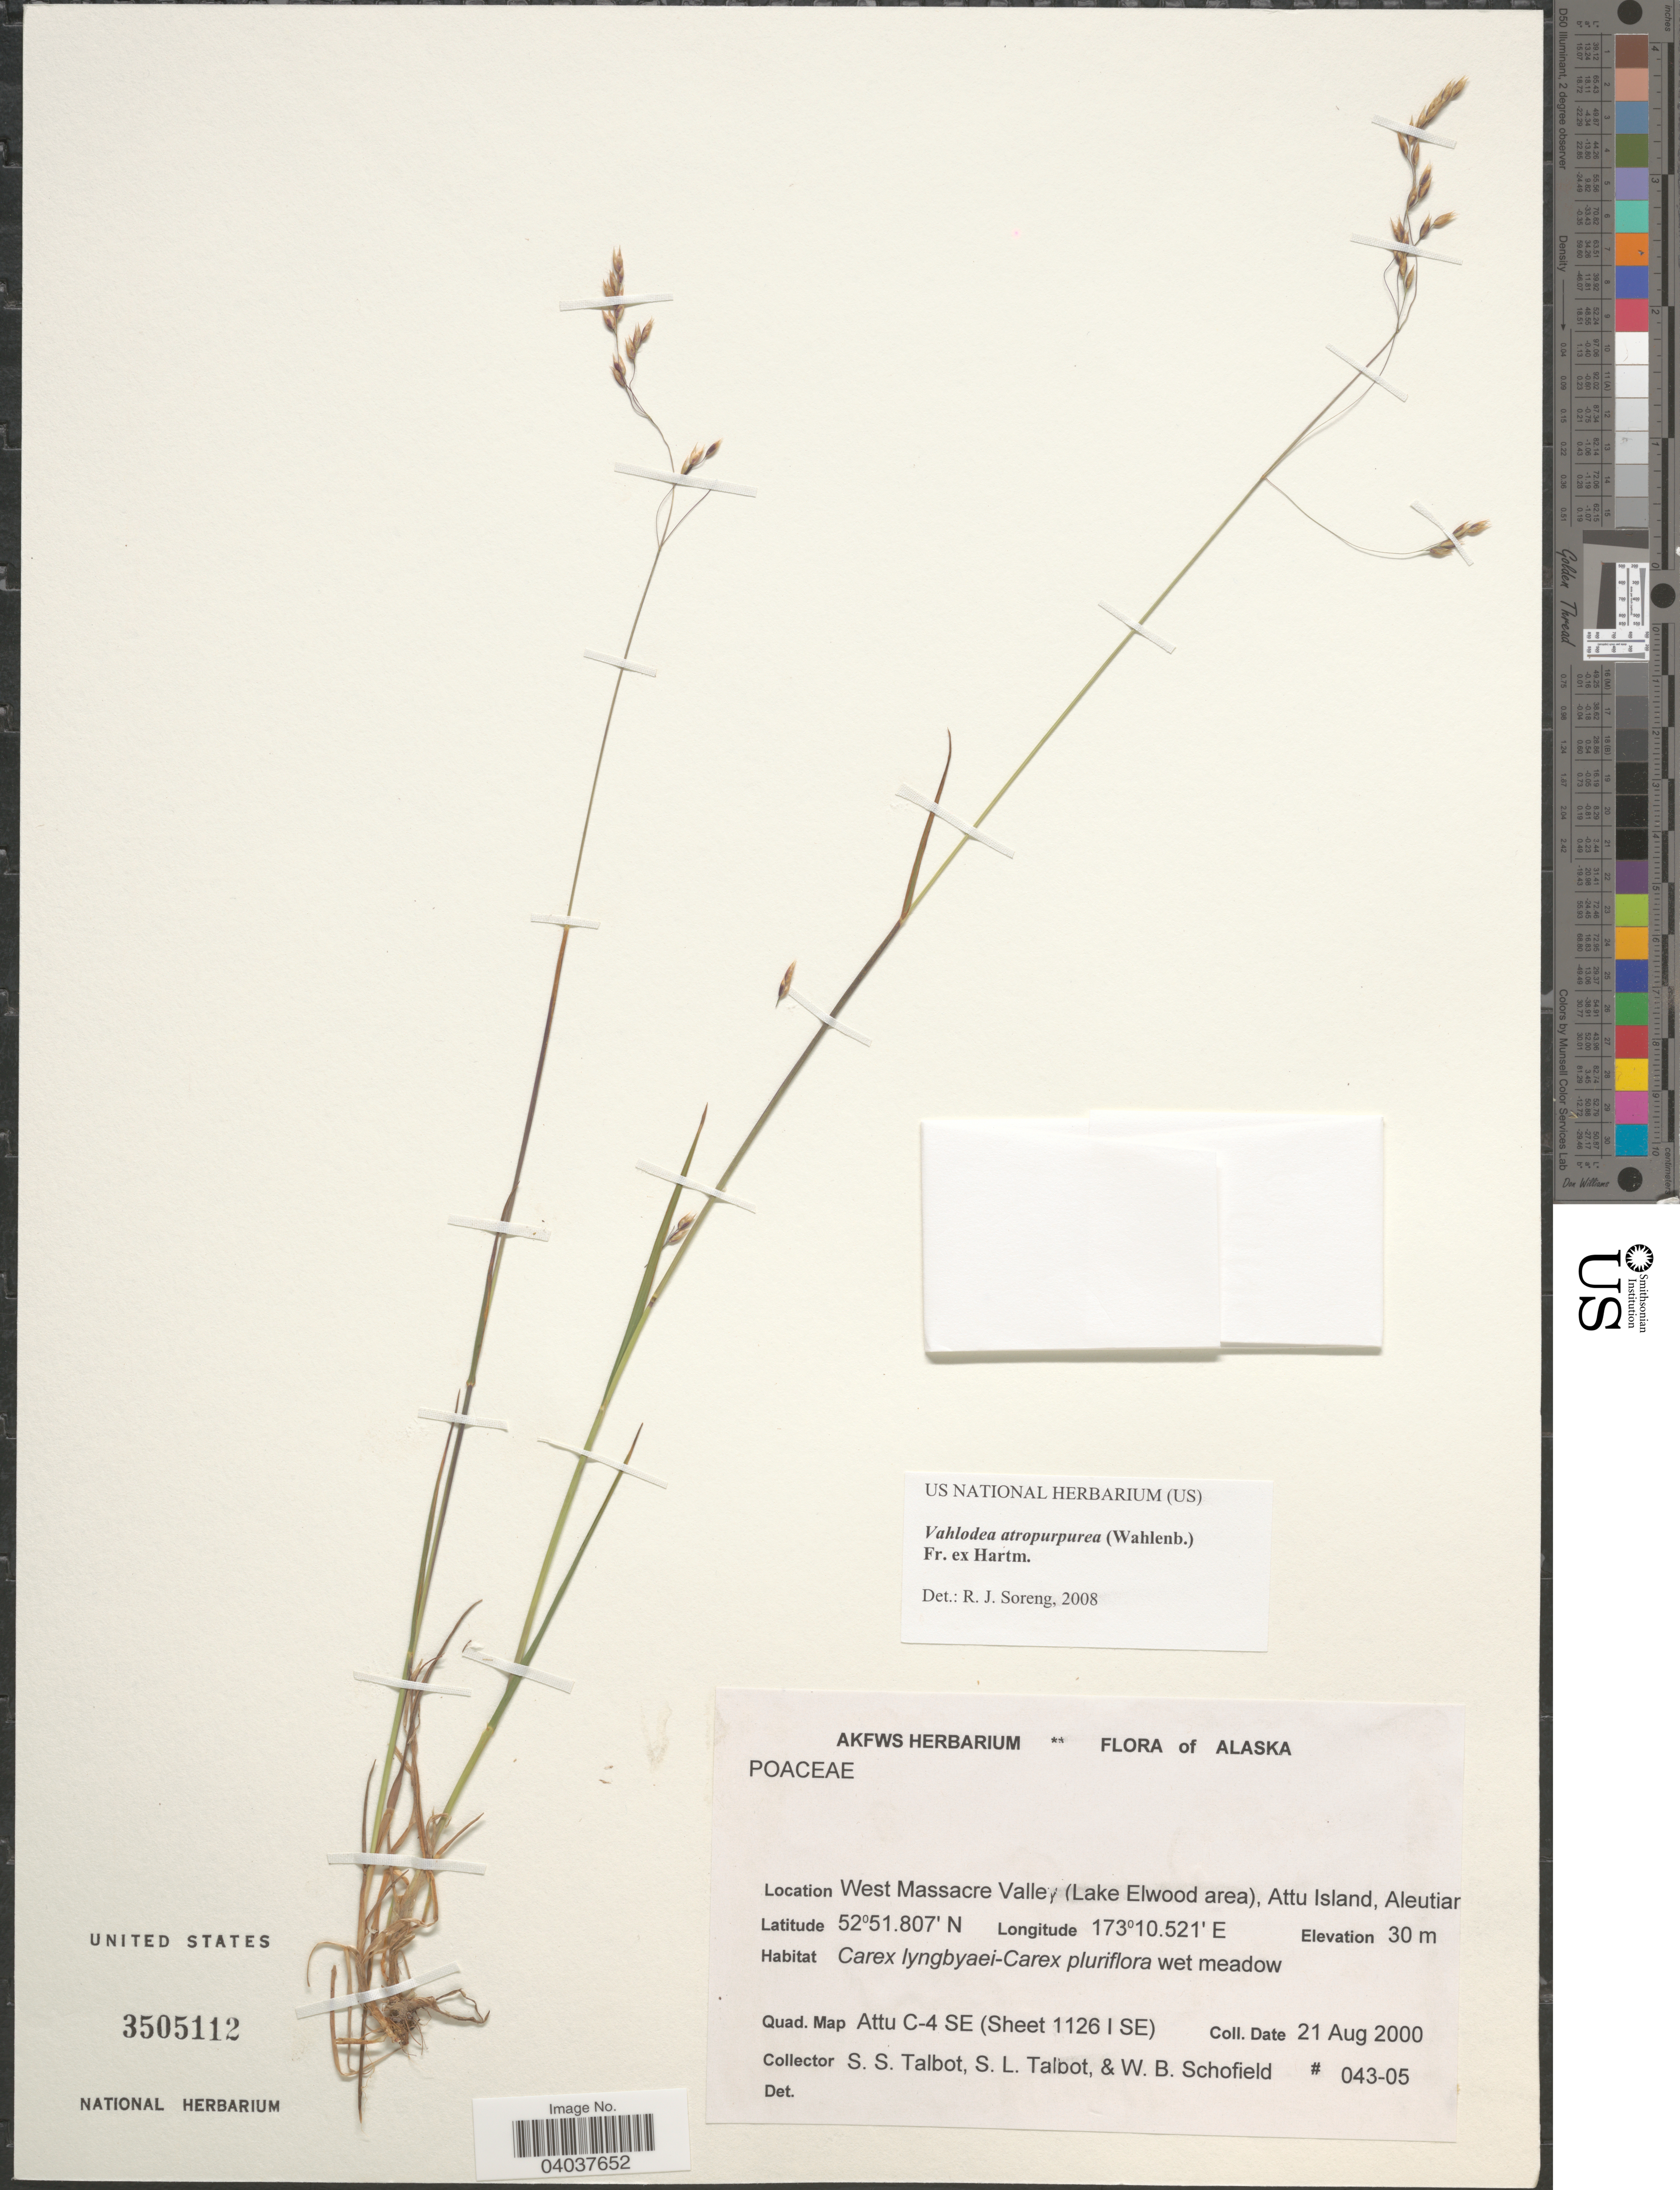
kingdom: Plantae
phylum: Tracheophyta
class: Liliopsida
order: Poales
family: Poaceae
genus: Vahlodea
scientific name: Vahlodea atropurpurea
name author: (Wahlenb.) Fr. ex Hartm.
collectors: S. S. Talbot, S. Talbot & W. Schofield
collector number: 043-05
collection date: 2000-08-21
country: United States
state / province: Alaska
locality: West Massacre Valley (Lake Elwood area), Attu Island, Aleutian. Quad. Map Attu C-4 SE (Sheet 1126 I SE).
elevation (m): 30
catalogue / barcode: US 3505112